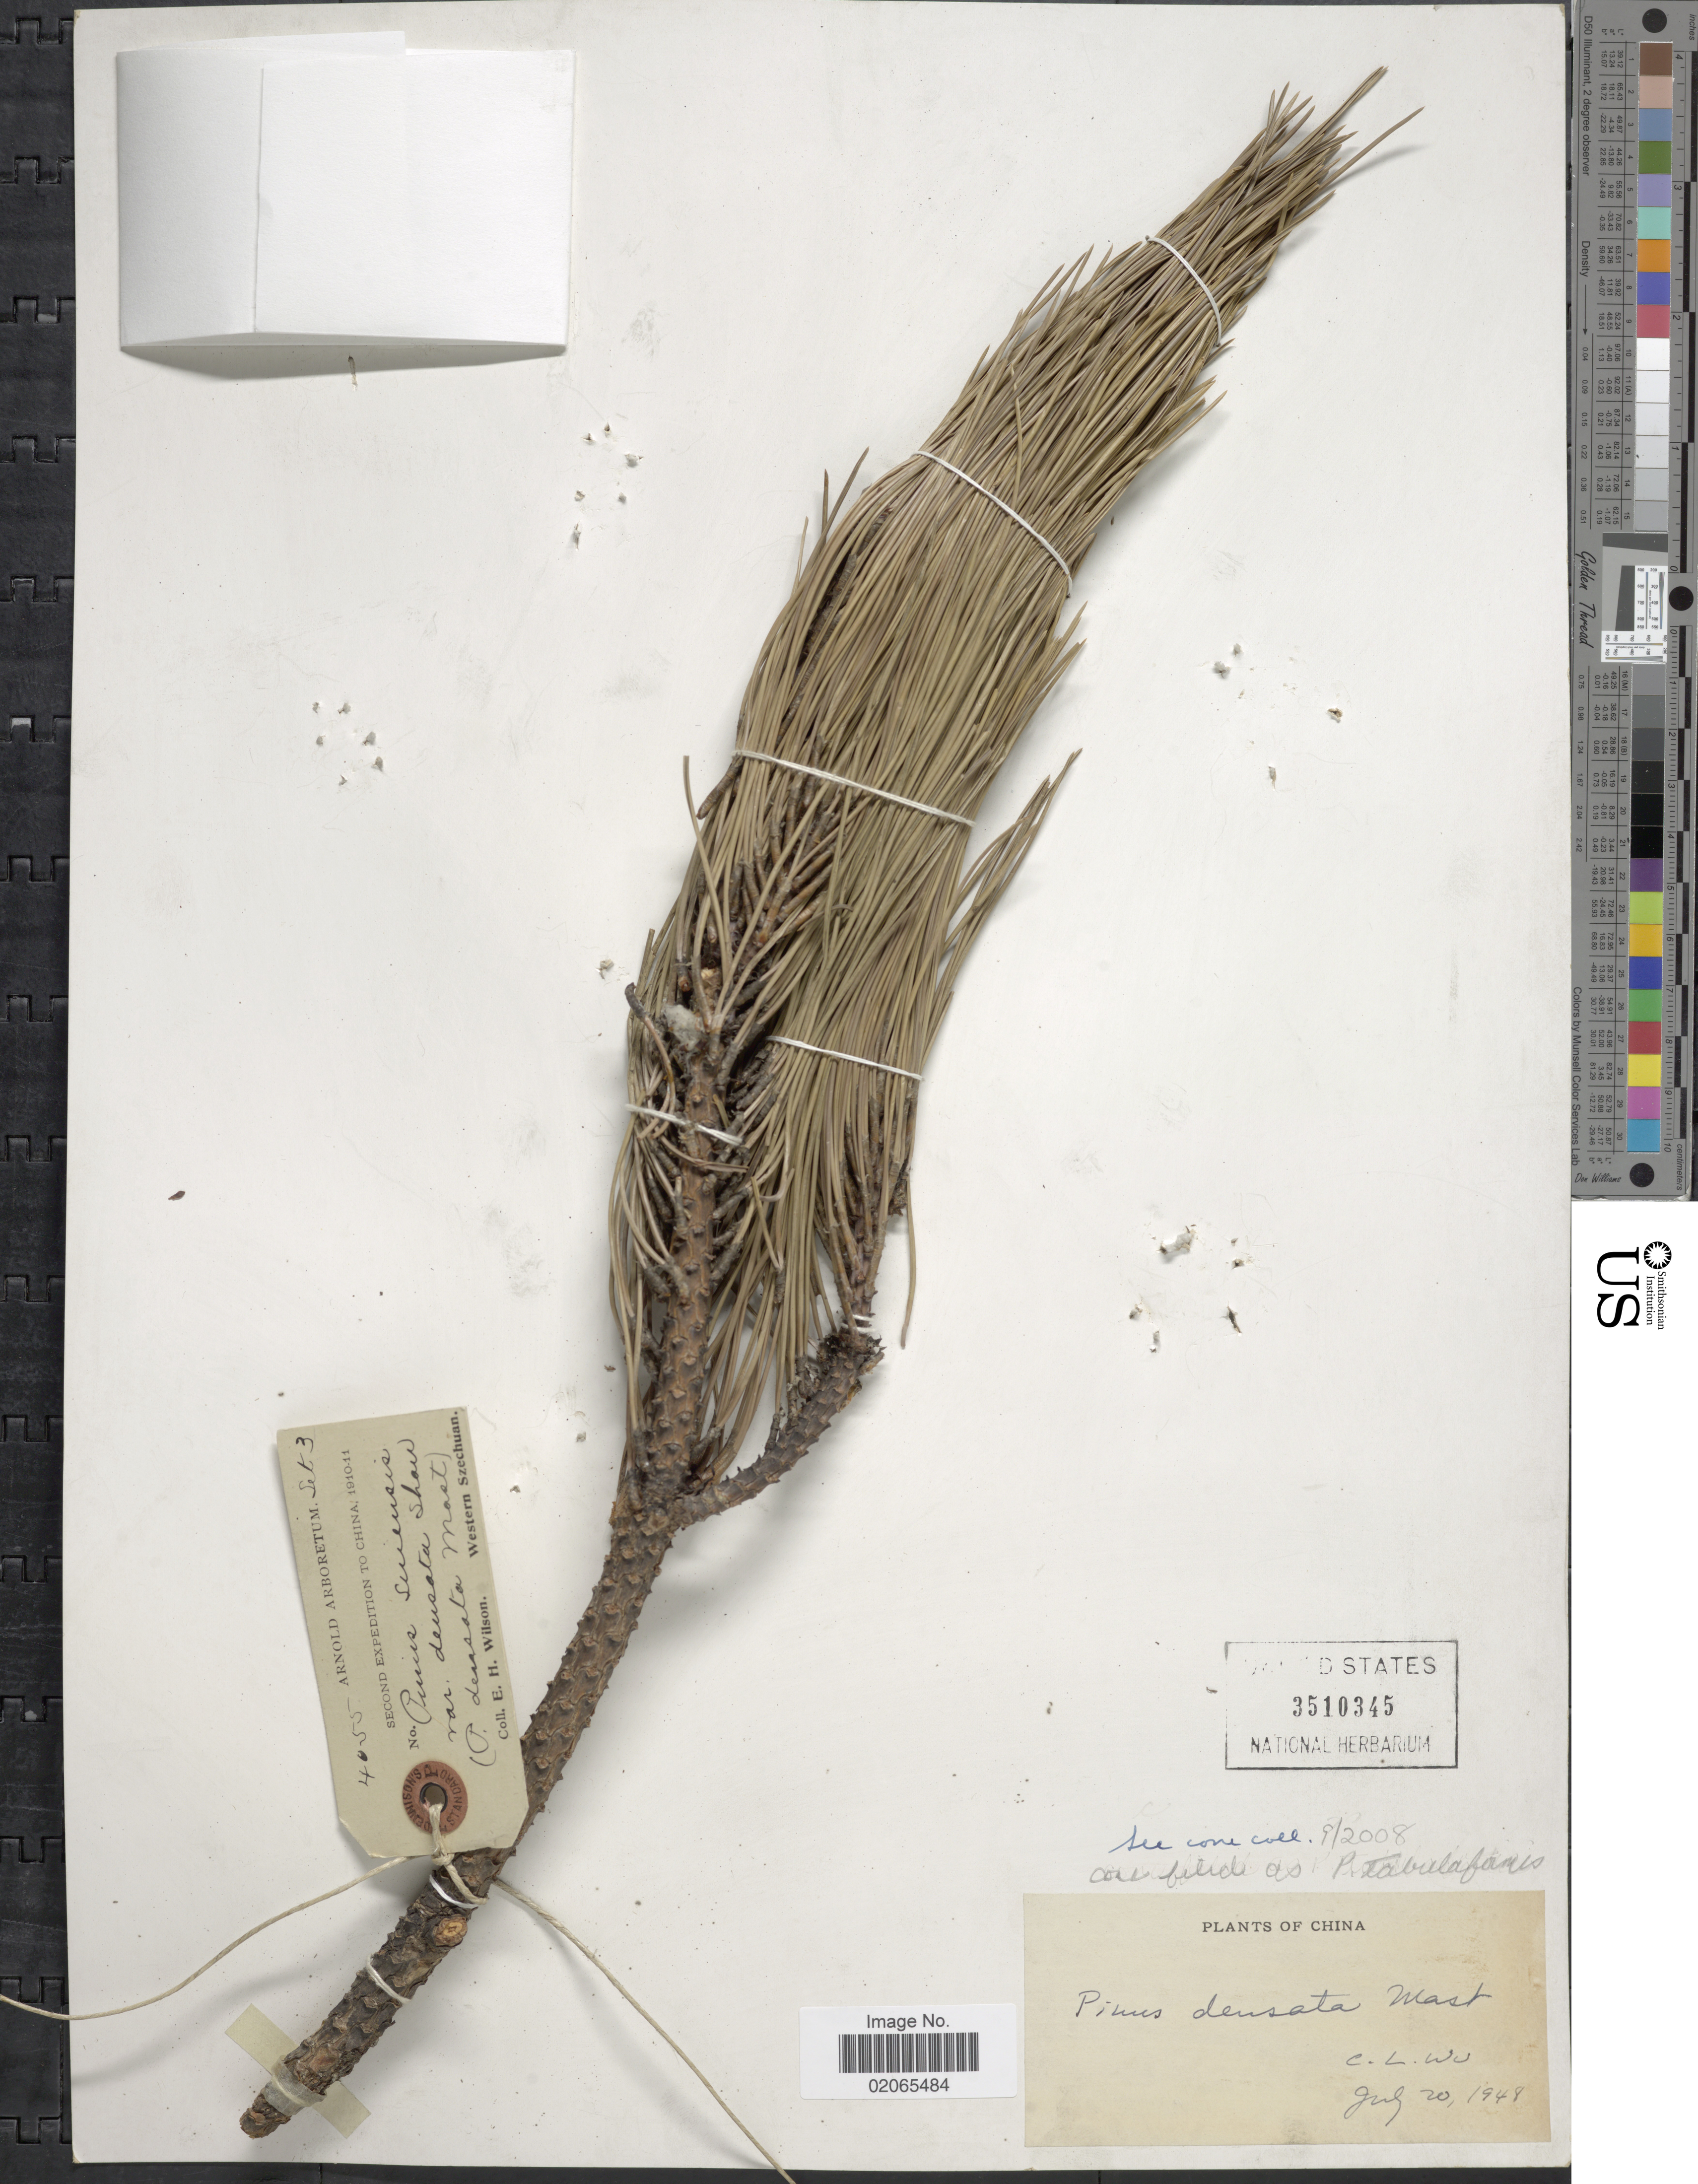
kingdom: Plantae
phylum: Tracheophyta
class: Pinopsida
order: Pinales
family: Pinaceae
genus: Pinus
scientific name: Pinus densata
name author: Mast.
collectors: E. Wilson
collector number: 4055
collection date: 1910/1911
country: China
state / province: Sichuan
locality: Western Szechuan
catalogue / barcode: US 3510345